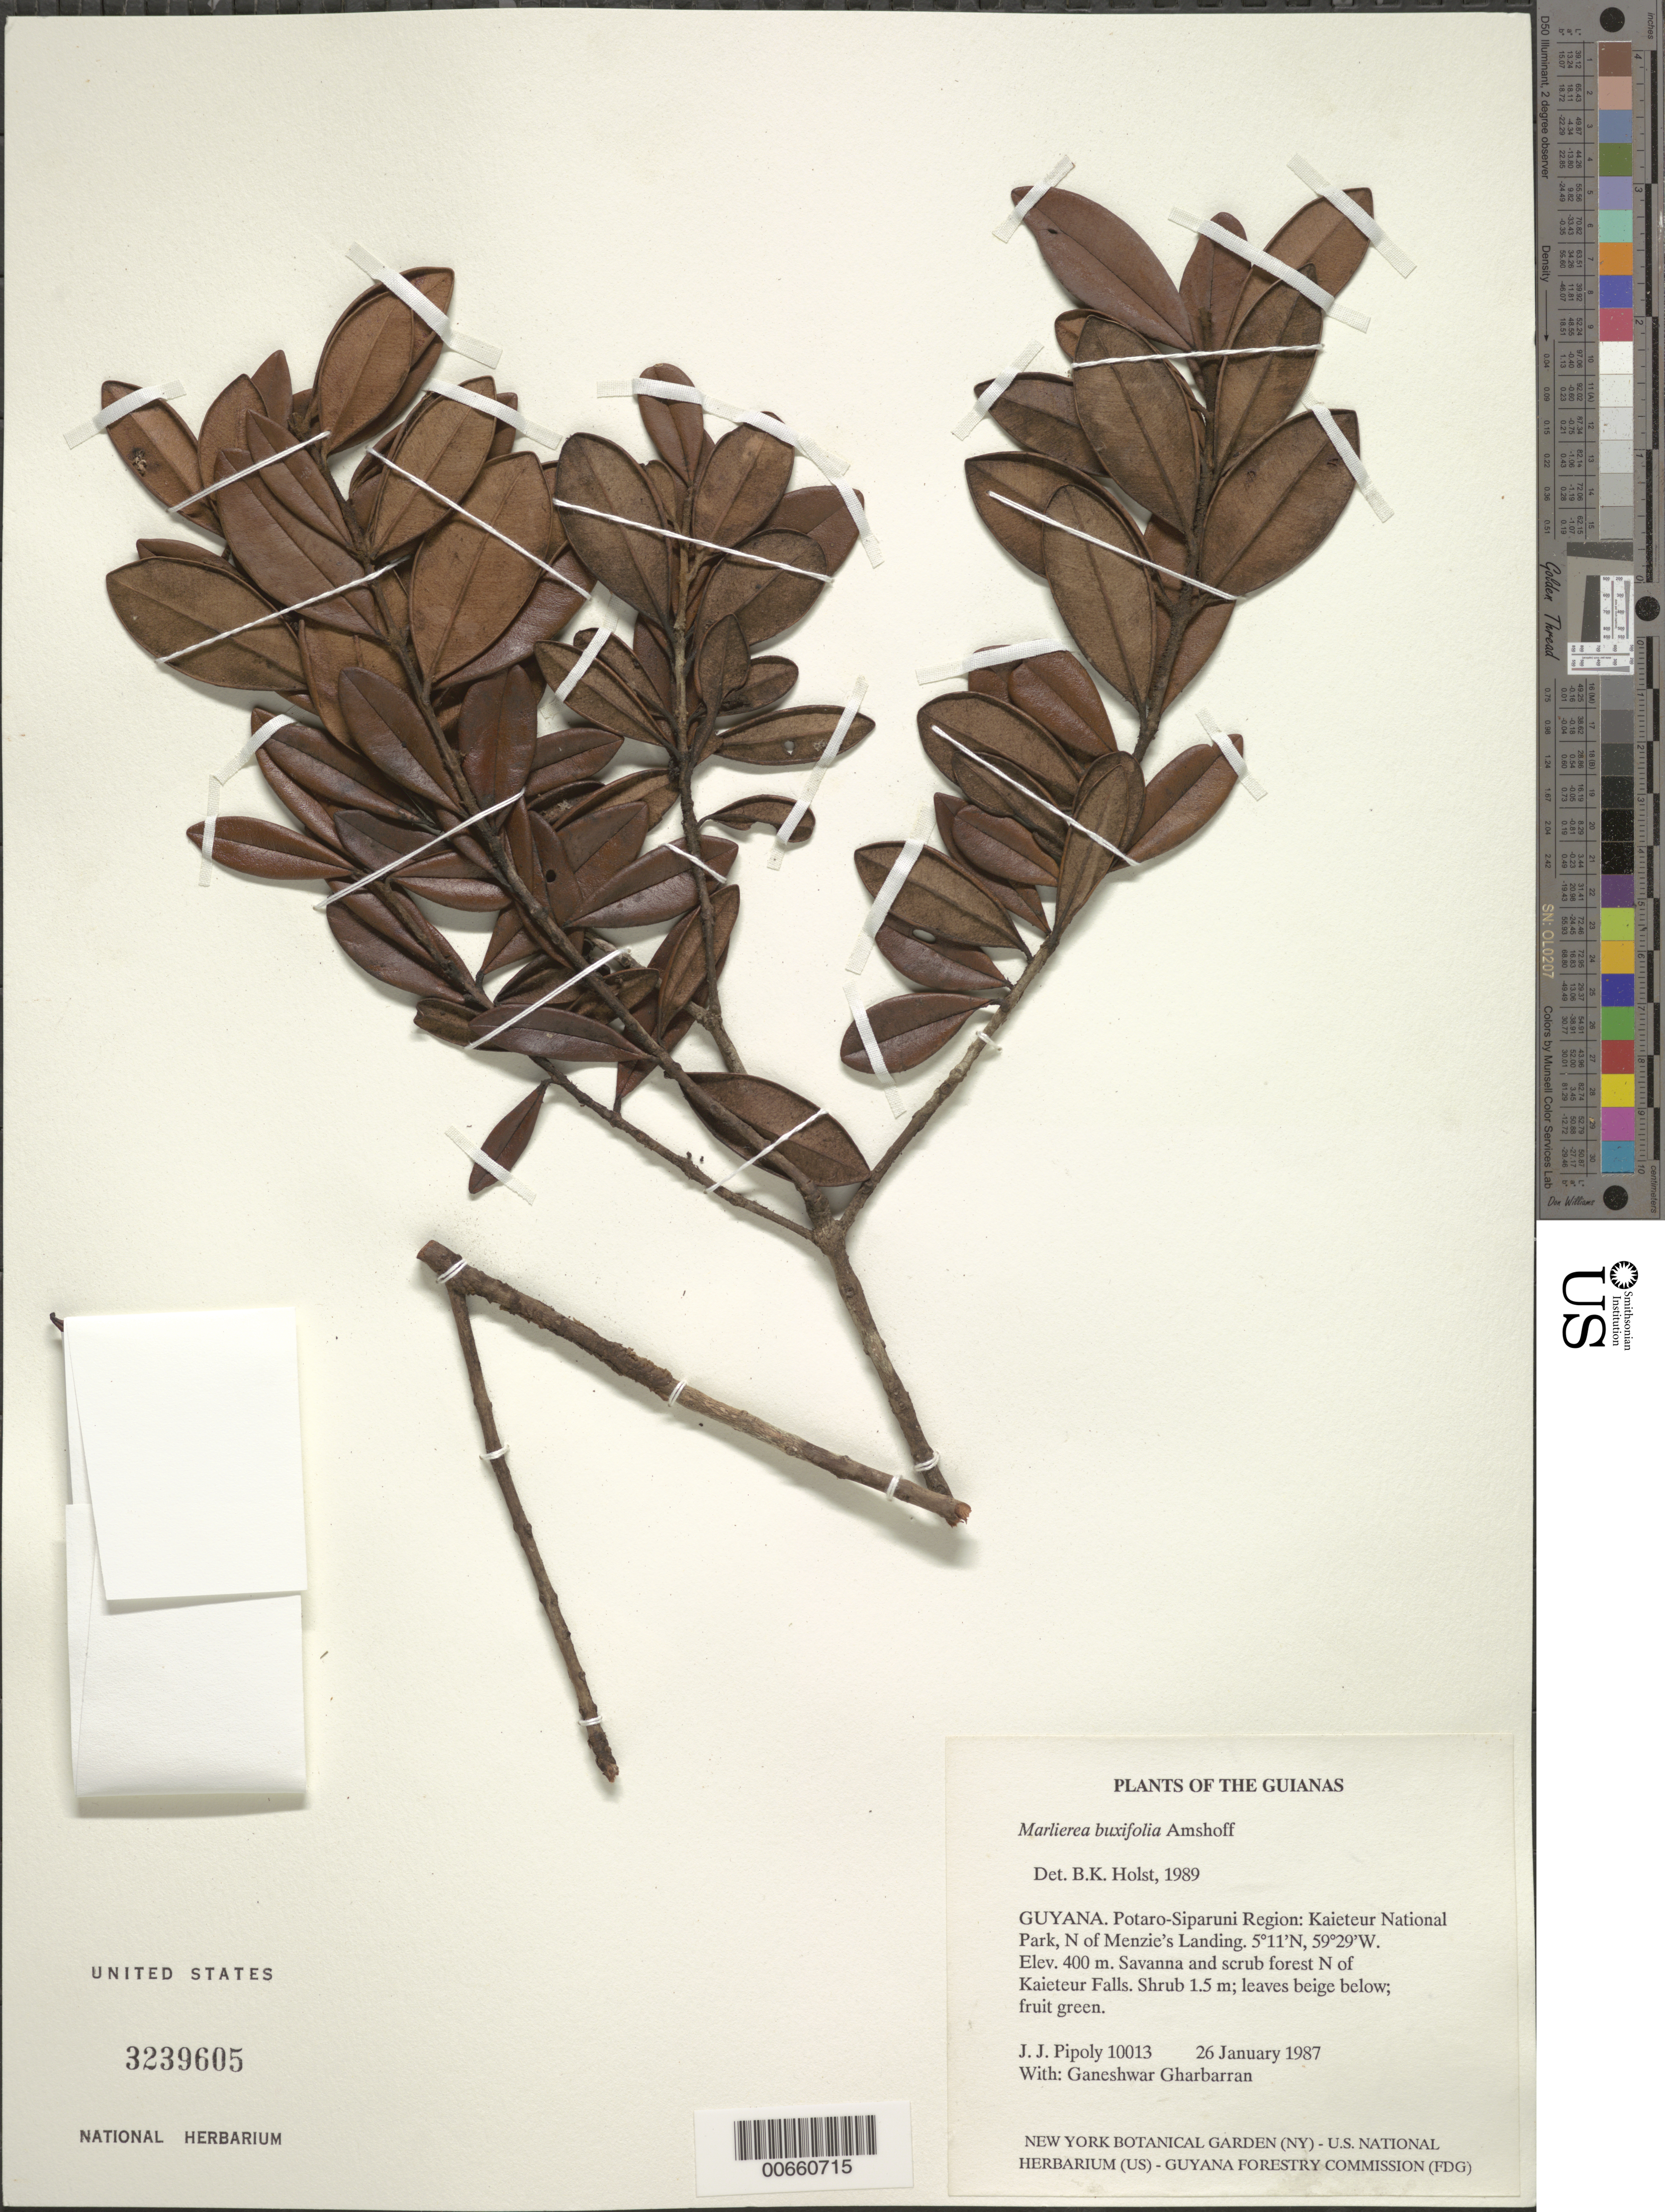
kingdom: Plantae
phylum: Tracheophyta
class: Magnoliopsida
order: Myrtales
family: Myrtaceae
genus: Myrcia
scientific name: Myrcia neobuxifolia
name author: E. Lucas & C.E. Wilson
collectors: J. J. Pipoly & G. Gharbarran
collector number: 10013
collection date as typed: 26 January 1987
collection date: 1987-01-26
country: Guyana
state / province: Potaro-Siparuni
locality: Kaieteur National Park; N of Menzie's Landing and Kaieteur Falls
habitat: Savanna and scrub forest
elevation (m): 400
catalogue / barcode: US 3239605